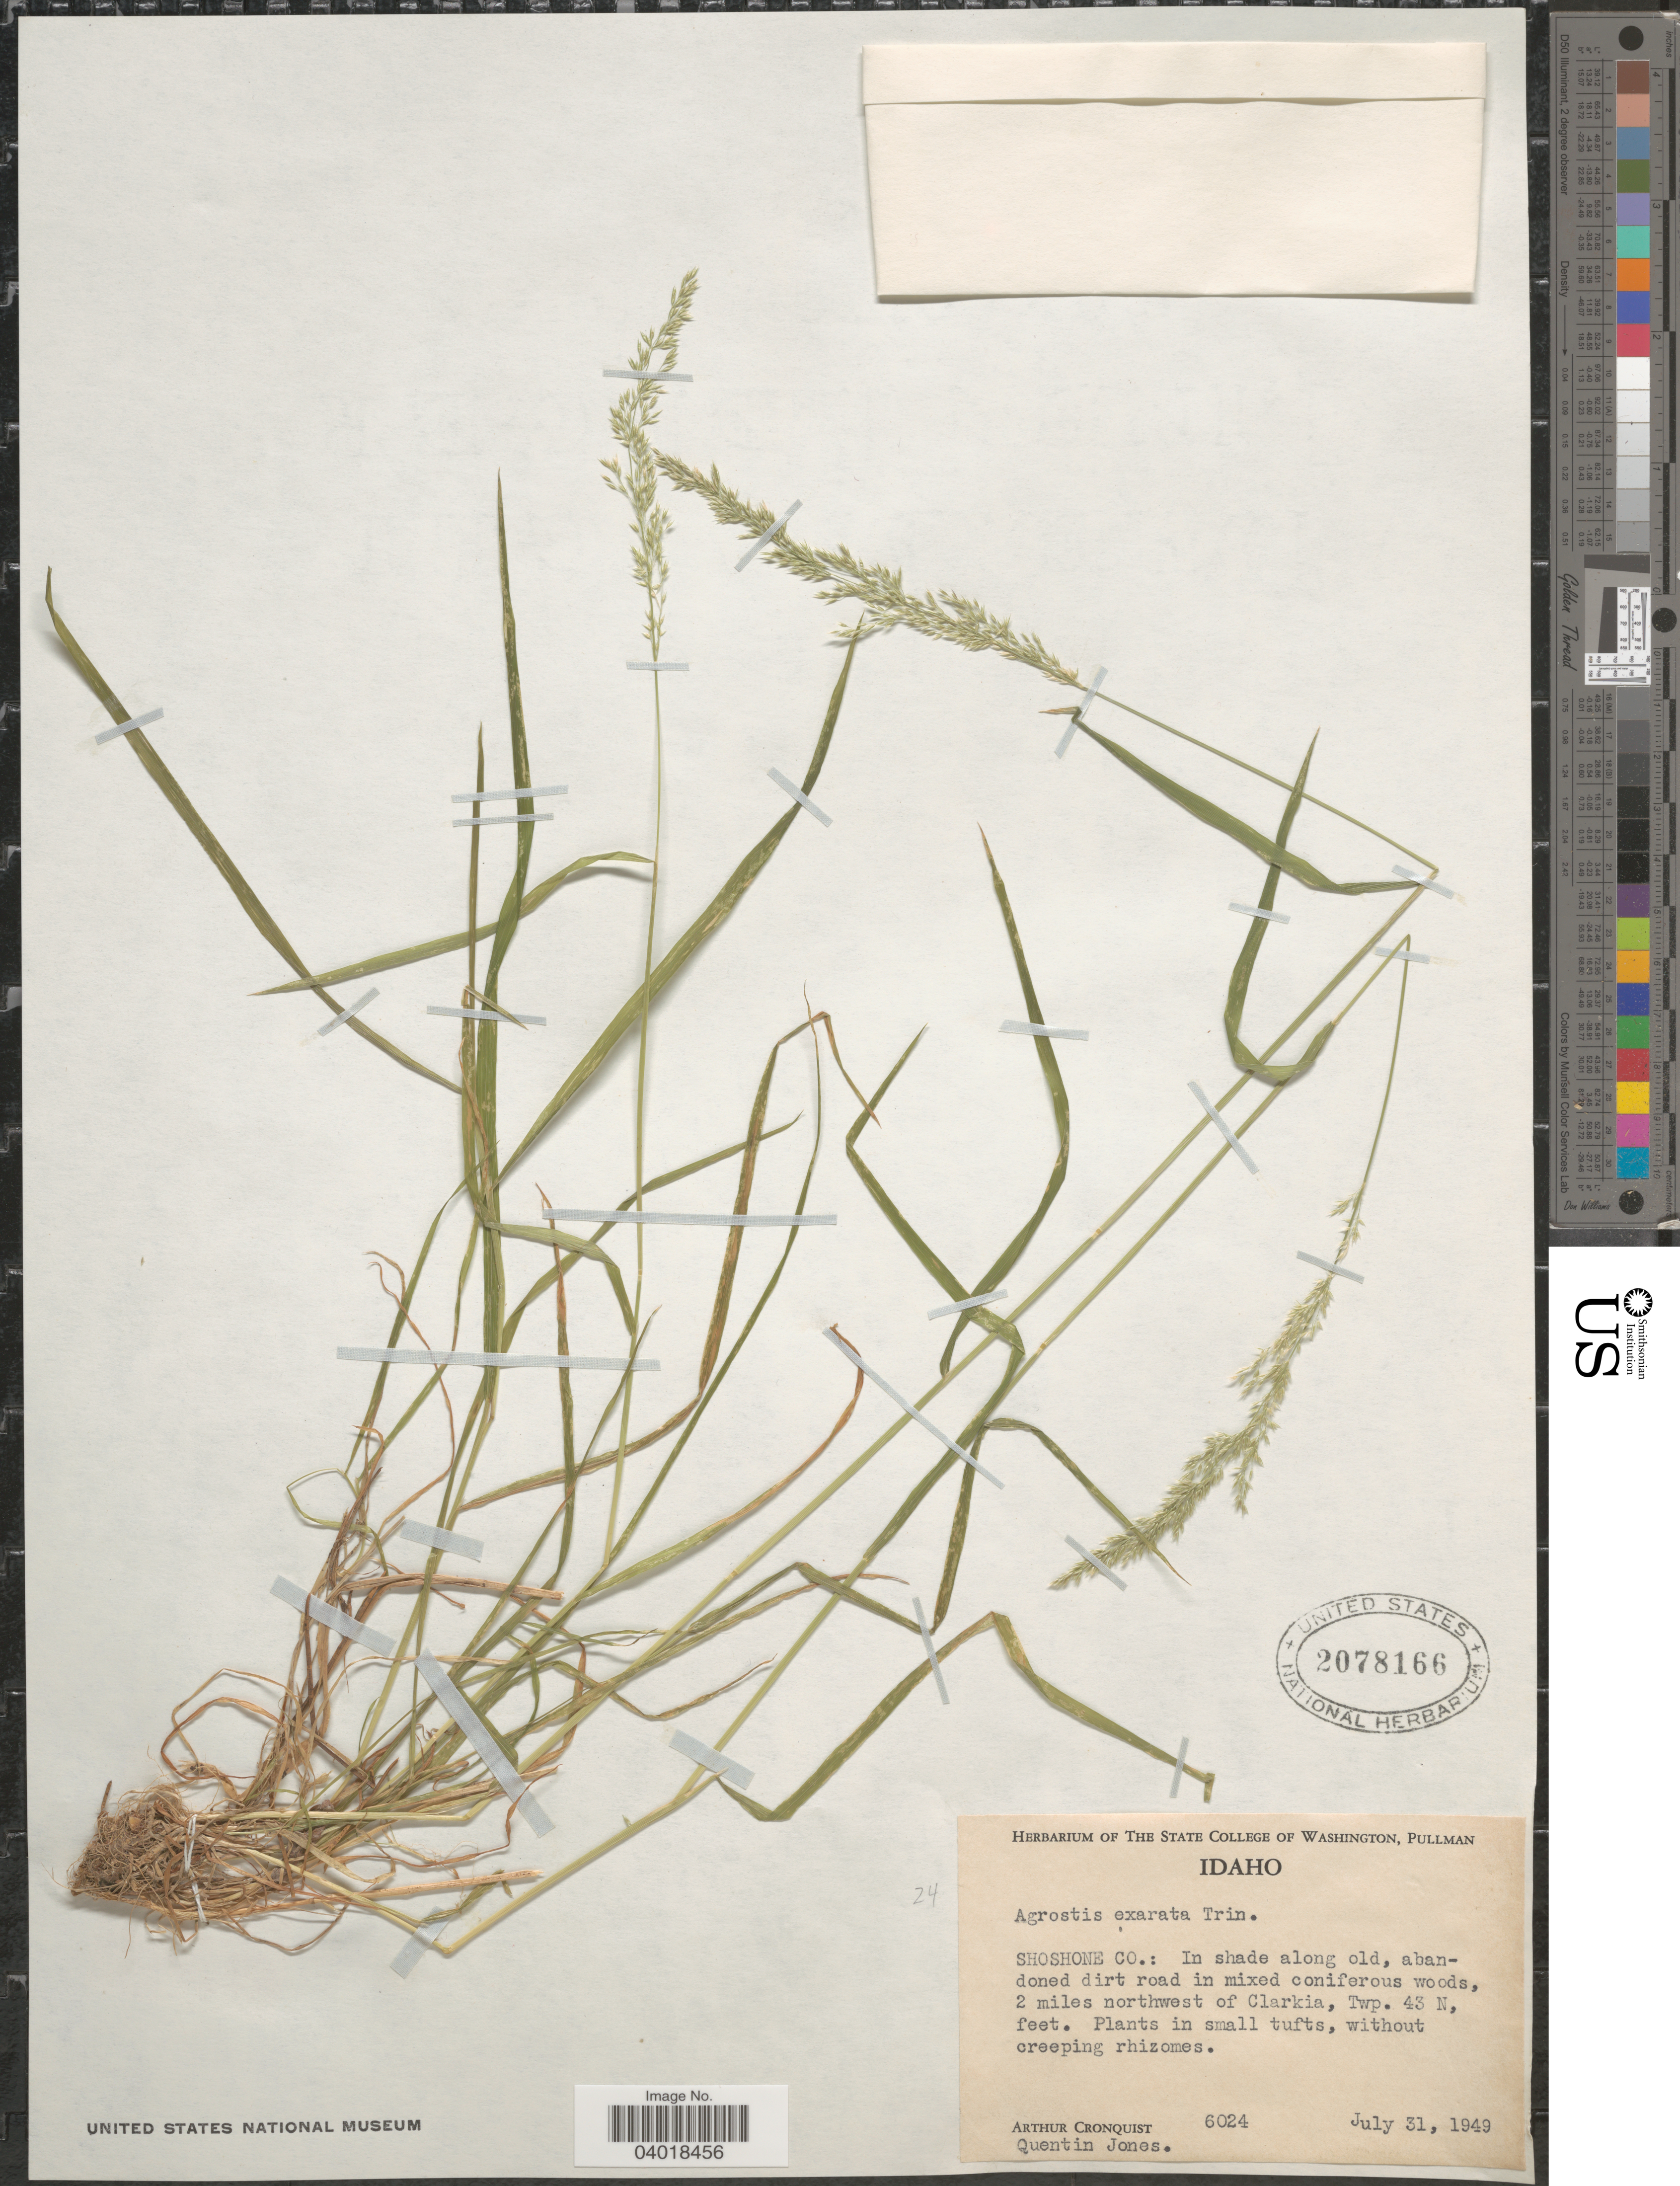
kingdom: Plantae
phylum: Tracheophyta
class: Liliopsida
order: Poales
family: Poaceae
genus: Agrostis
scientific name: Agrostis exarata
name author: Trin.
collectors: A. J. Cronquist & Q. Jones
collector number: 6024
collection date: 1949-07-31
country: United States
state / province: Idaho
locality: Shoshone Co.: In shade along old, abandoned dirt road in mixed coniferous woods, 2 miles northwest of Clarkia, Twp. 43 N, feet.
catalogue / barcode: US 2078166